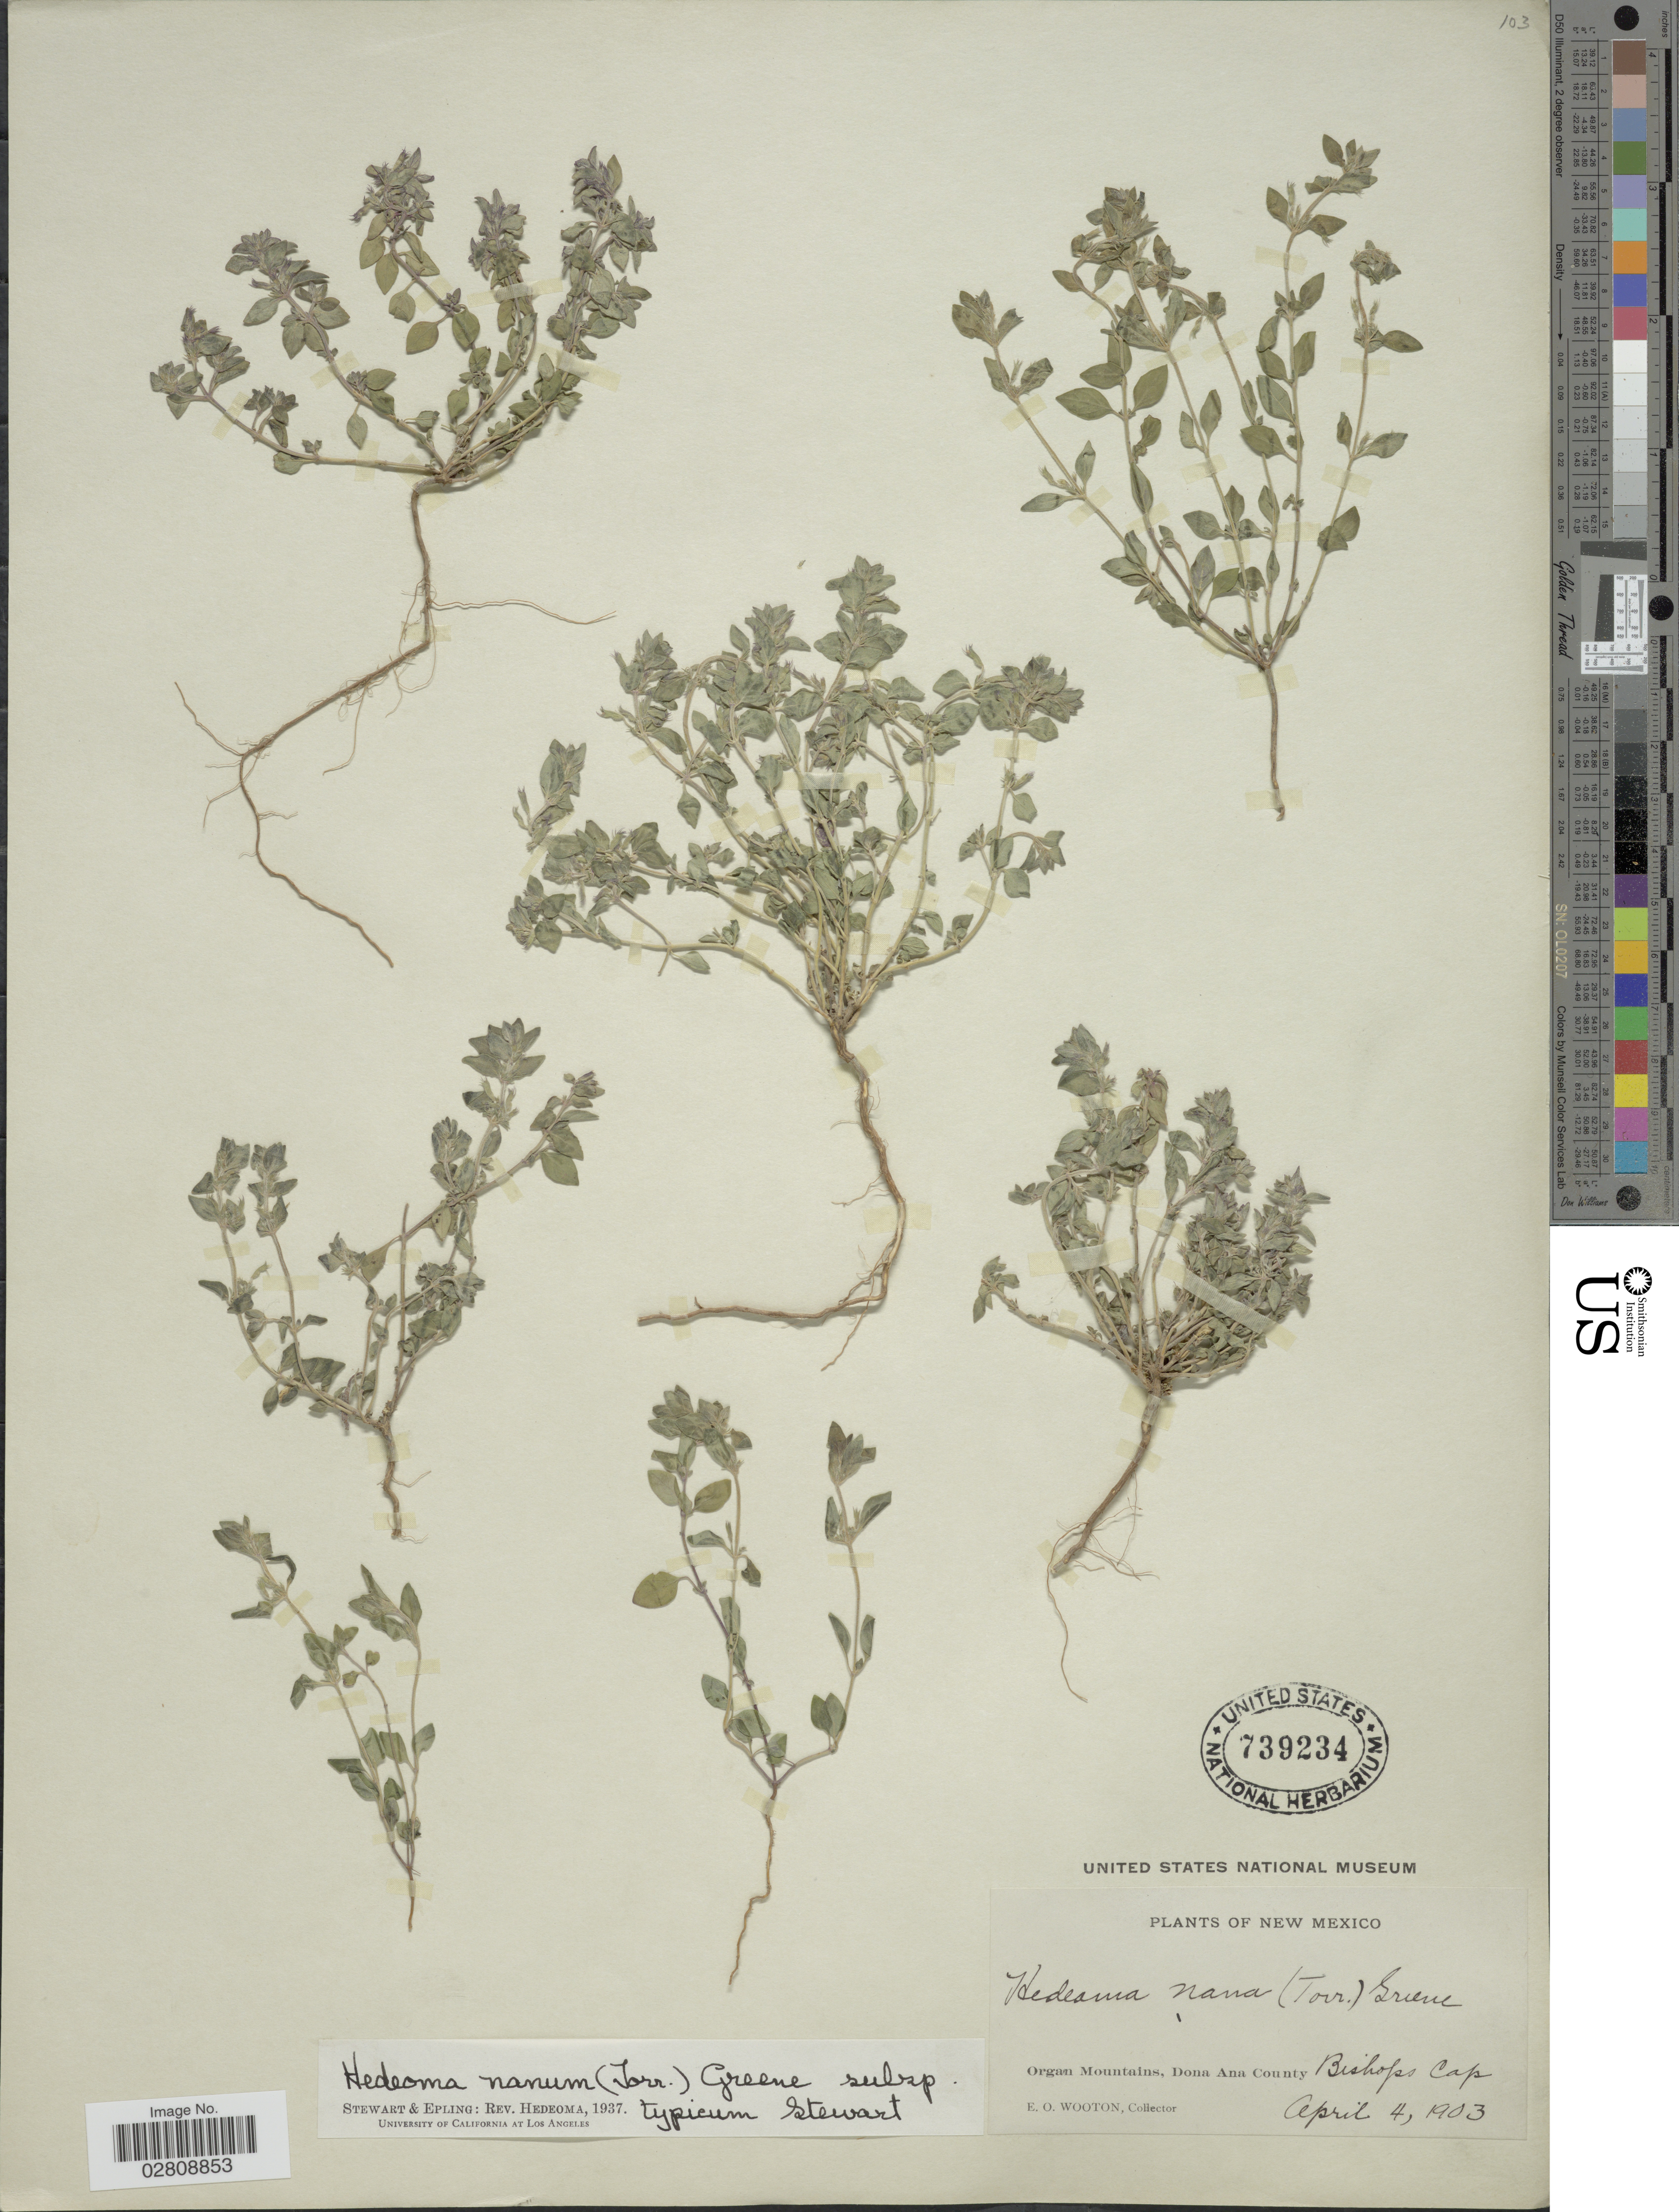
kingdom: Plantae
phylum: Tracheophyta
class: Magnoliopsida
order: Lamiales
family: Lamiaceae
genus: Hedeoma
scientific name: Hedeoma nana subsp. typica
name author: W.S. Stewart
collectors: E. O. Wooton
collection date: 1903-04-04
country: United States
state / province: New Mexico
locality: Organ Mountains, Dona Ana County, Bishops Cap.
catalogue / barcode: US 739234